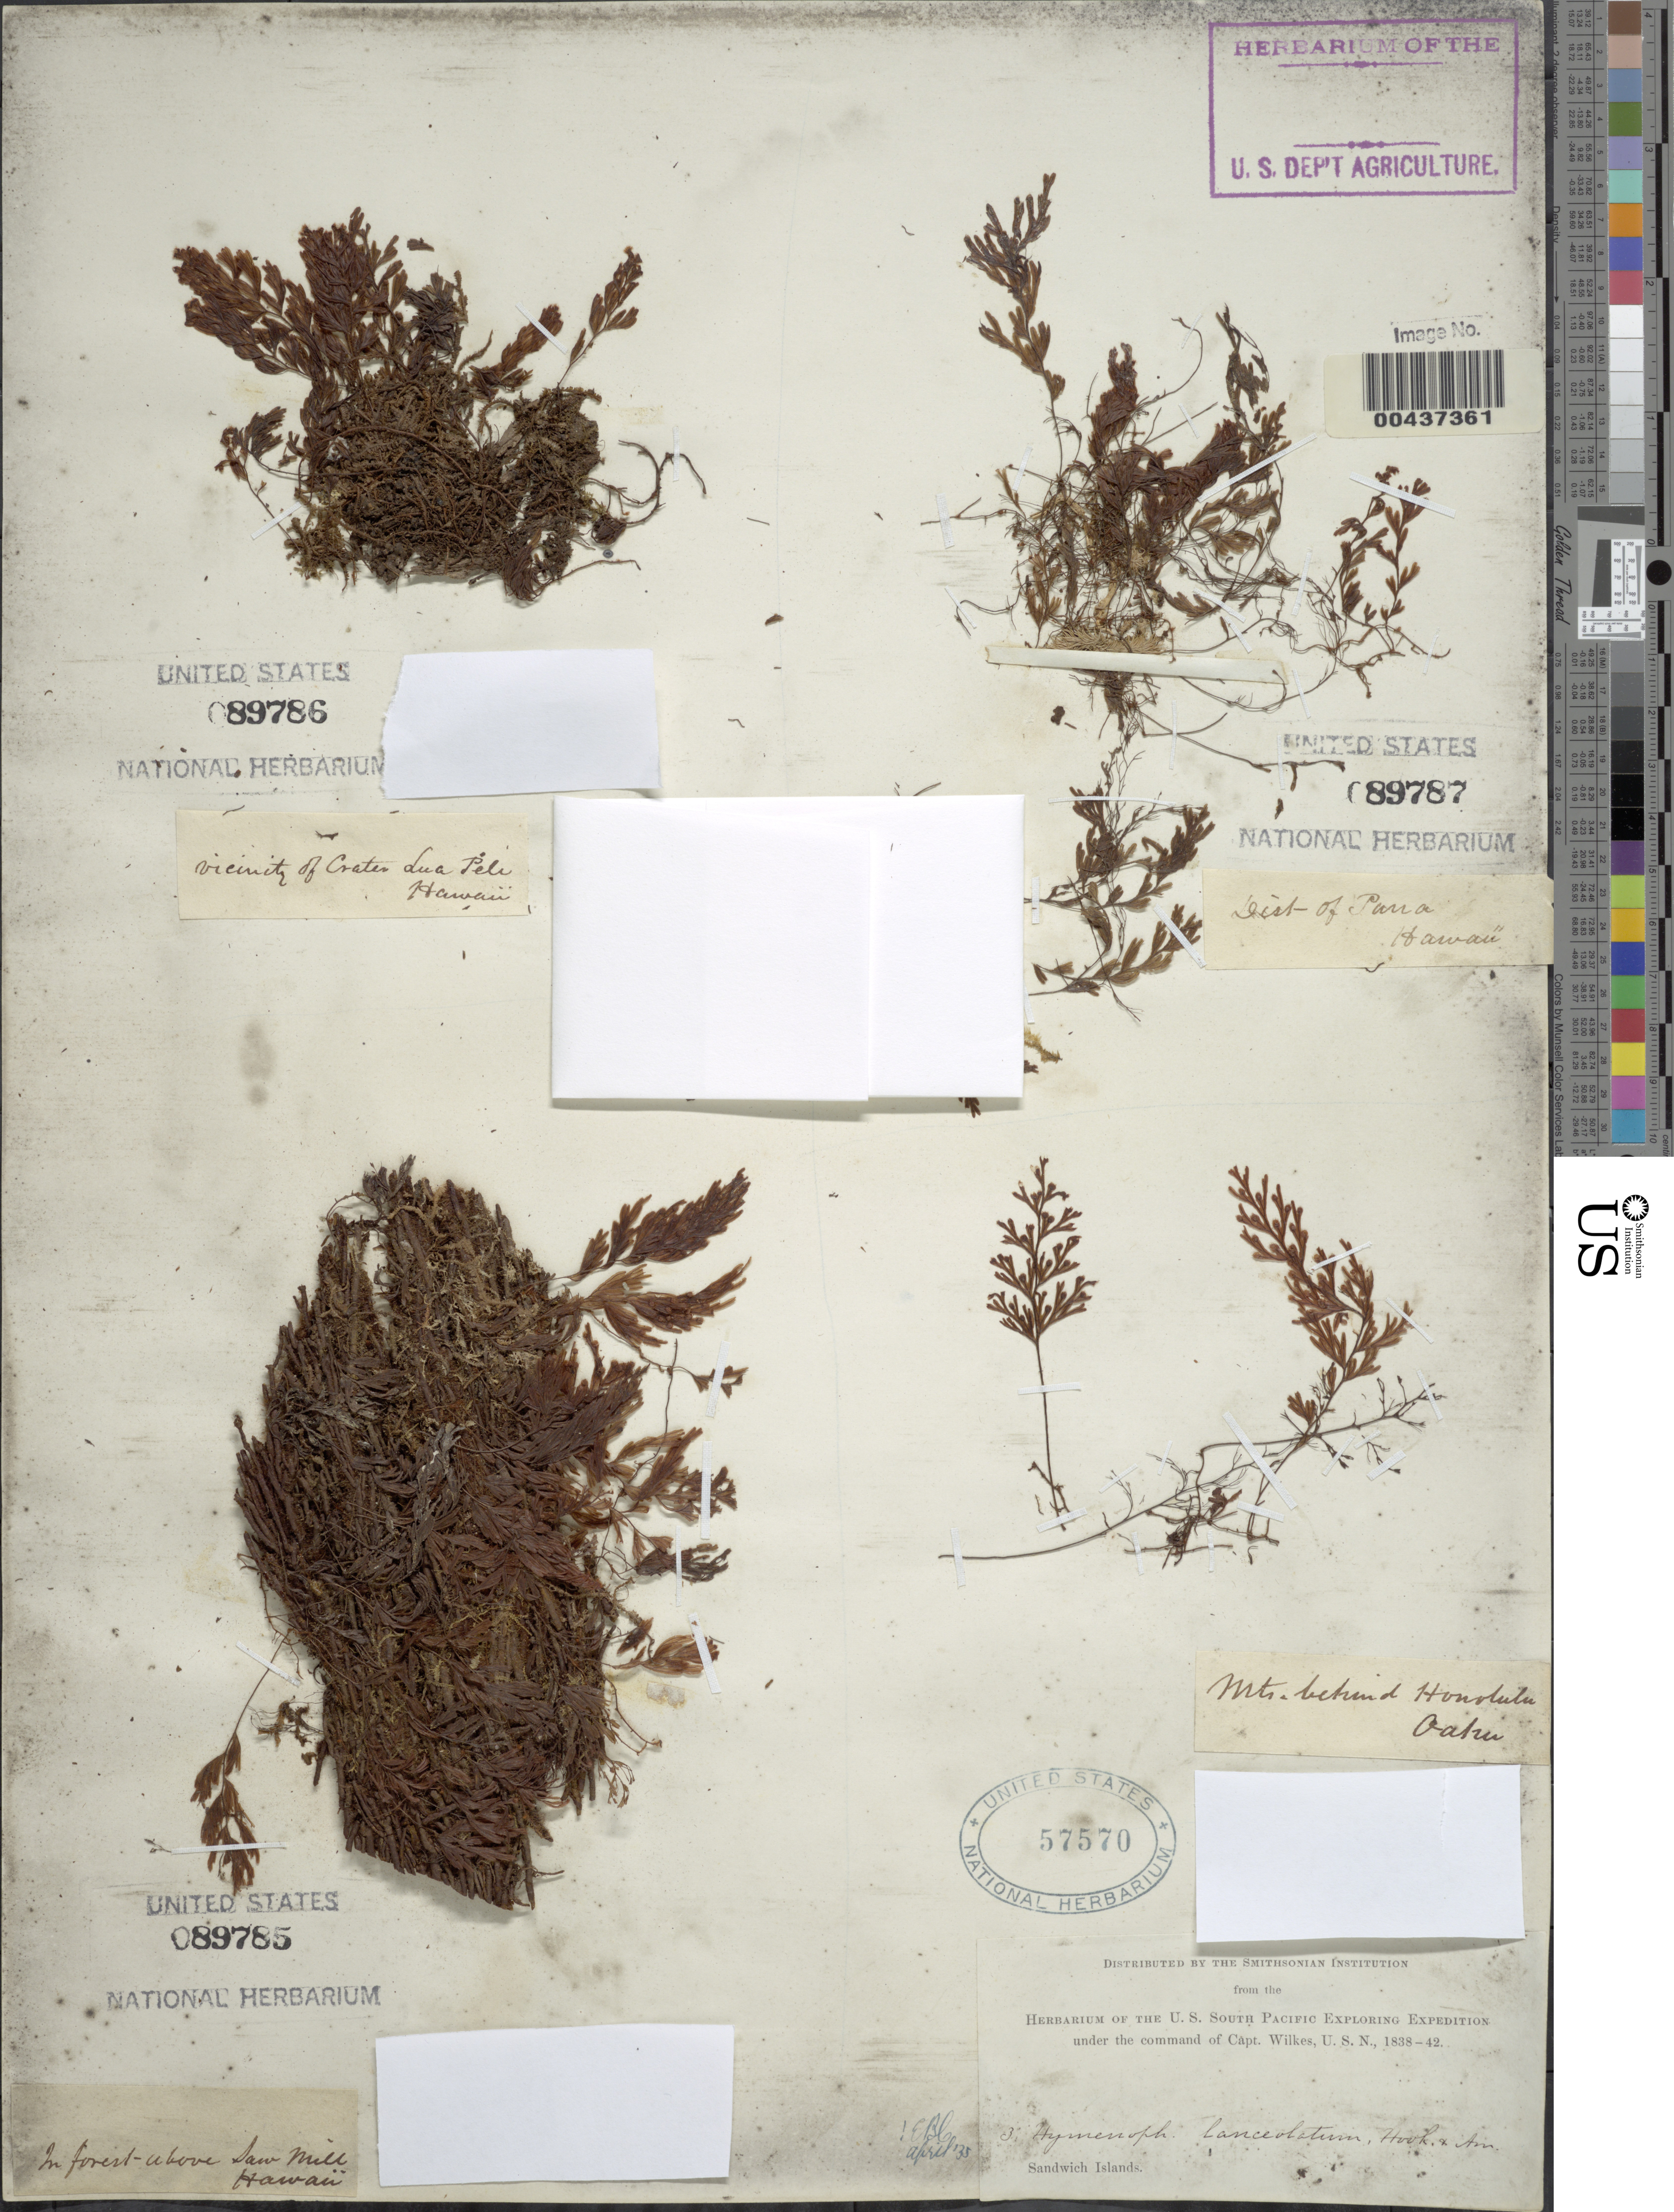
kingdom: Plantae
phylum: Tracheophyta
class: Polypodiopsida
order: Hymenophyllales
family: Hymenophyllaceae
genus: Hymenophyllum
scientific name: Hymenophyllum lanceolatum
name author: Hook. & Arn.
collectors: Wilkes Explor. Exped.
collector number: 3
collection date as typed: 1838 to -- --- 1842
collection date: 1838/1842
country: United States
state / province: Hawaii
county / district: Hawaii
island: Hawaii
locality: Dist. of Puna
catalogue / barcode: US 89787